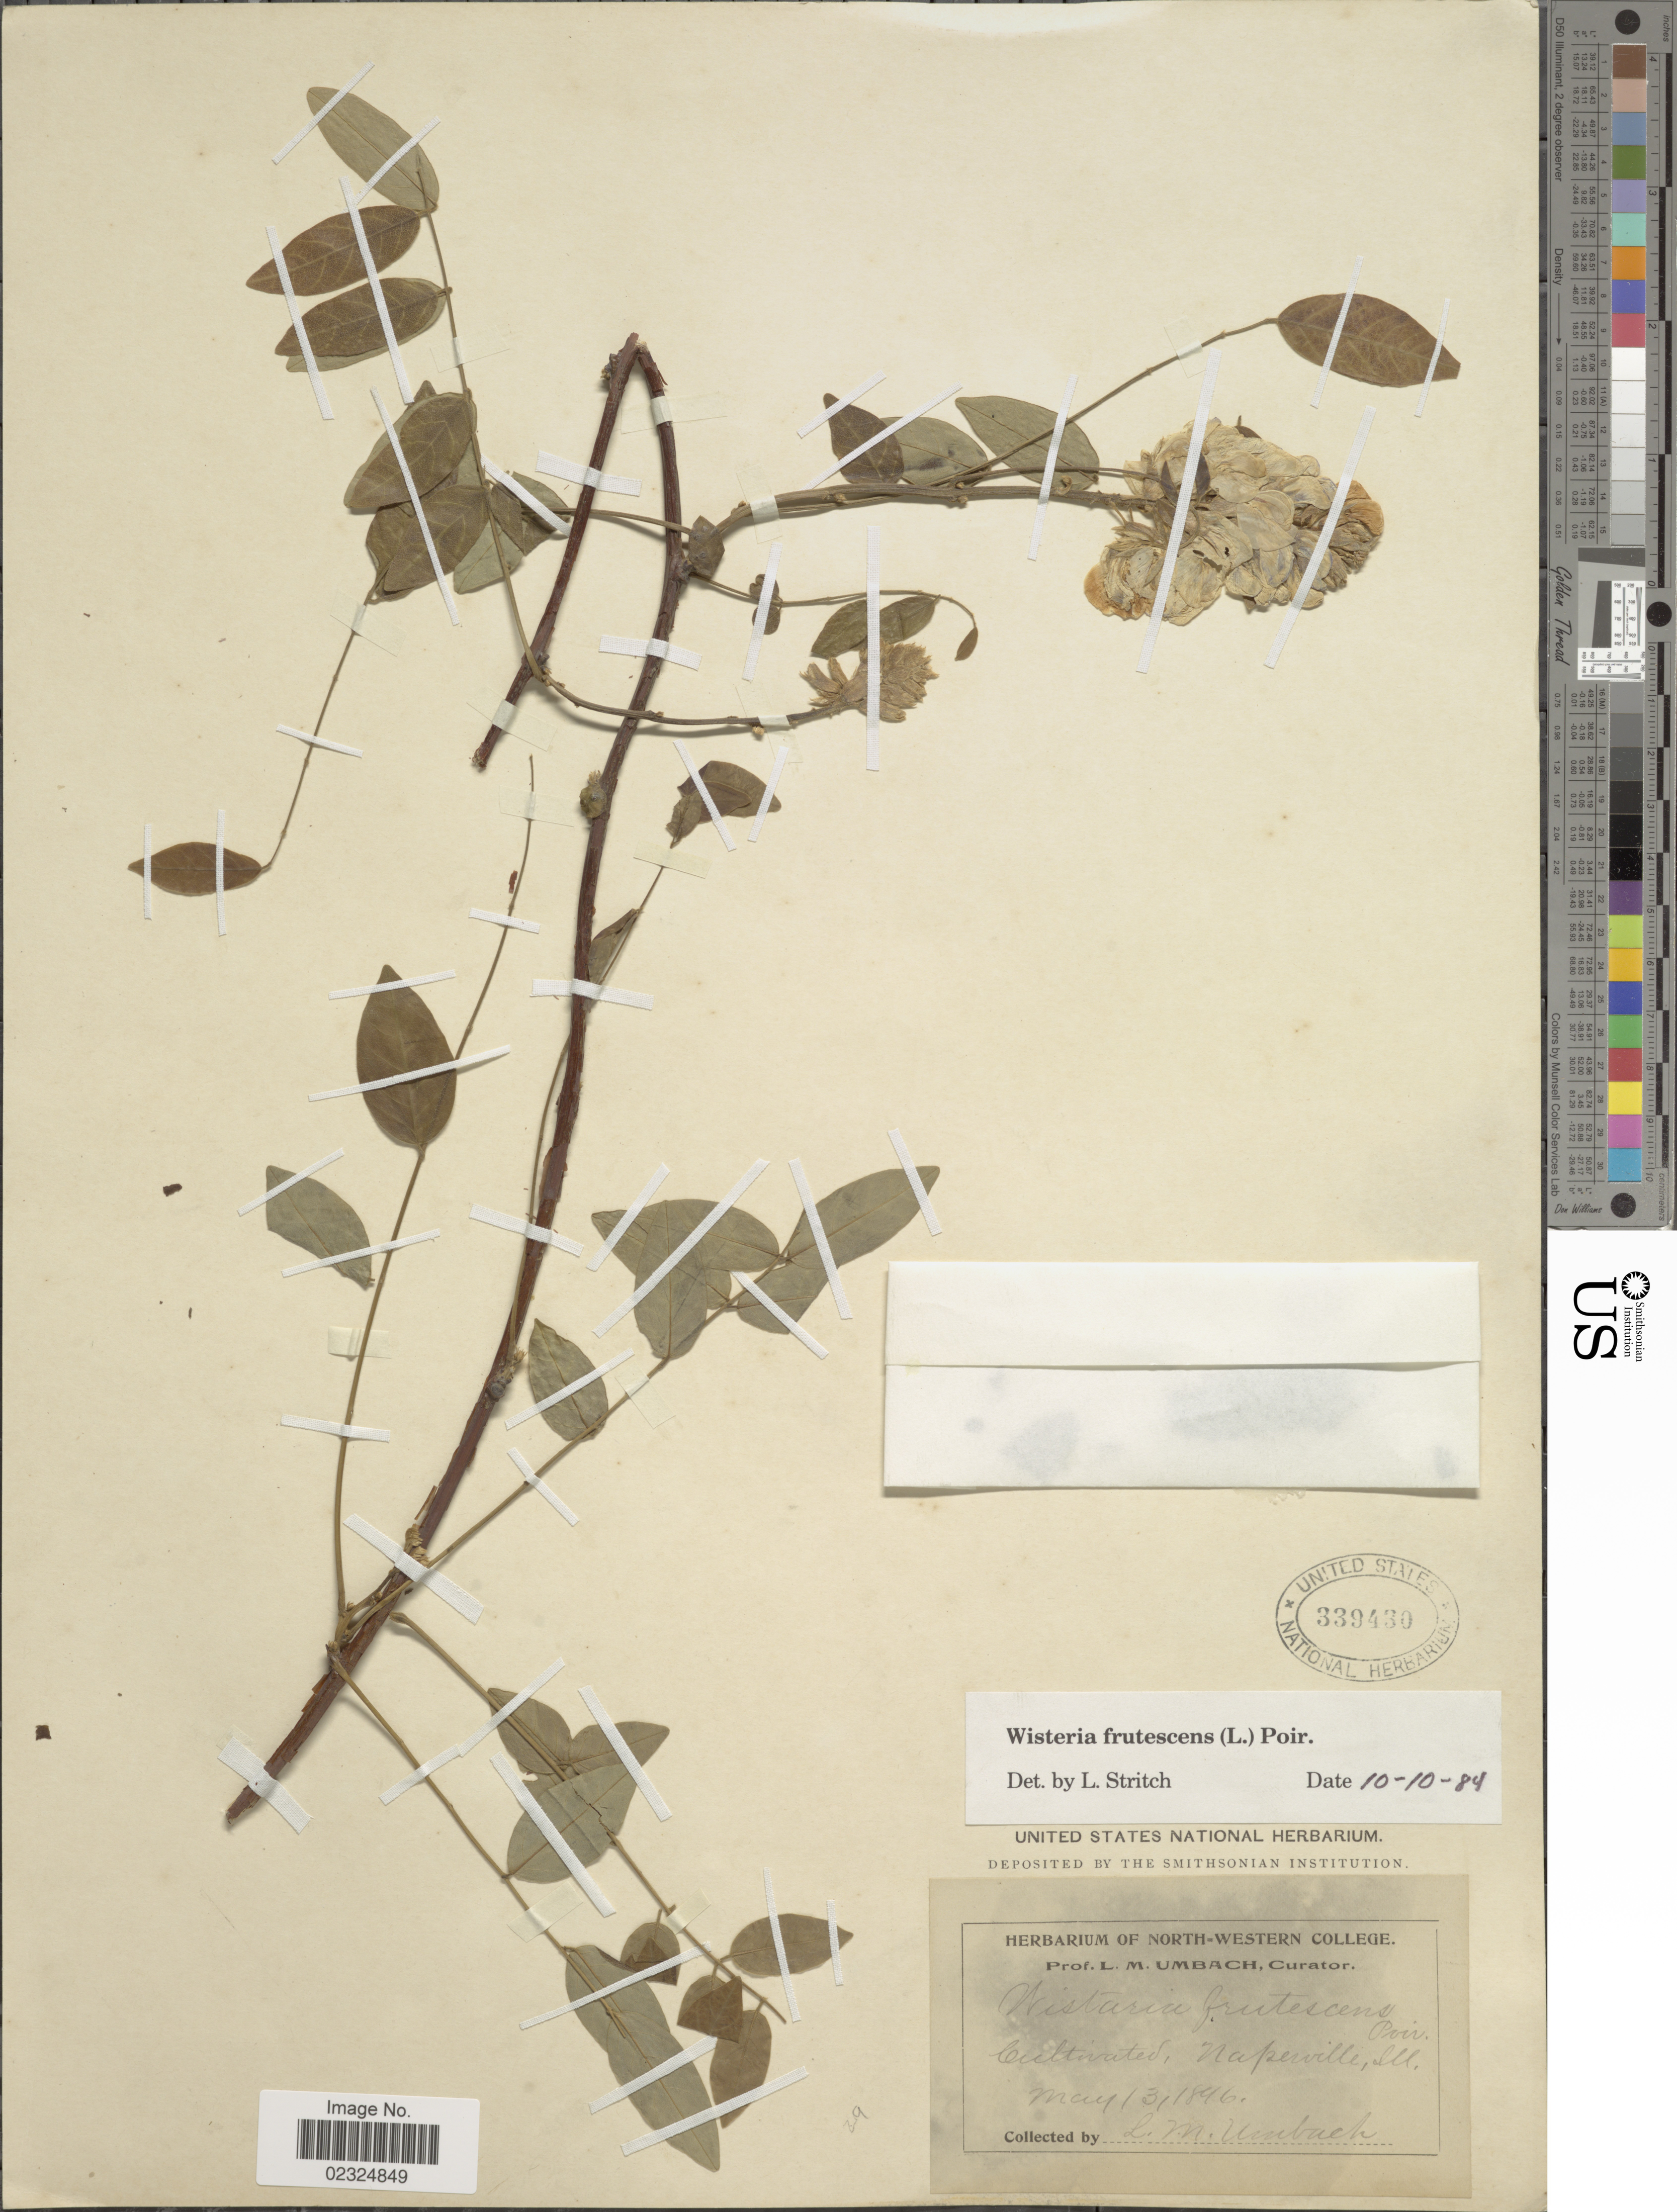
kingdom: Plantae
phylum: Tracheophyta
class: Magnoliopsida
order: Fabales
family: Fabaceae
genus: Wisteria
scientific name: Wisteria frutescens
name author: (L.) Poir.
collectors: L. M. Umbach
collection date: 1896-05-13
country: United States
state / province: Illinois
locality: Naperville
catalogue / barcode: US 339430